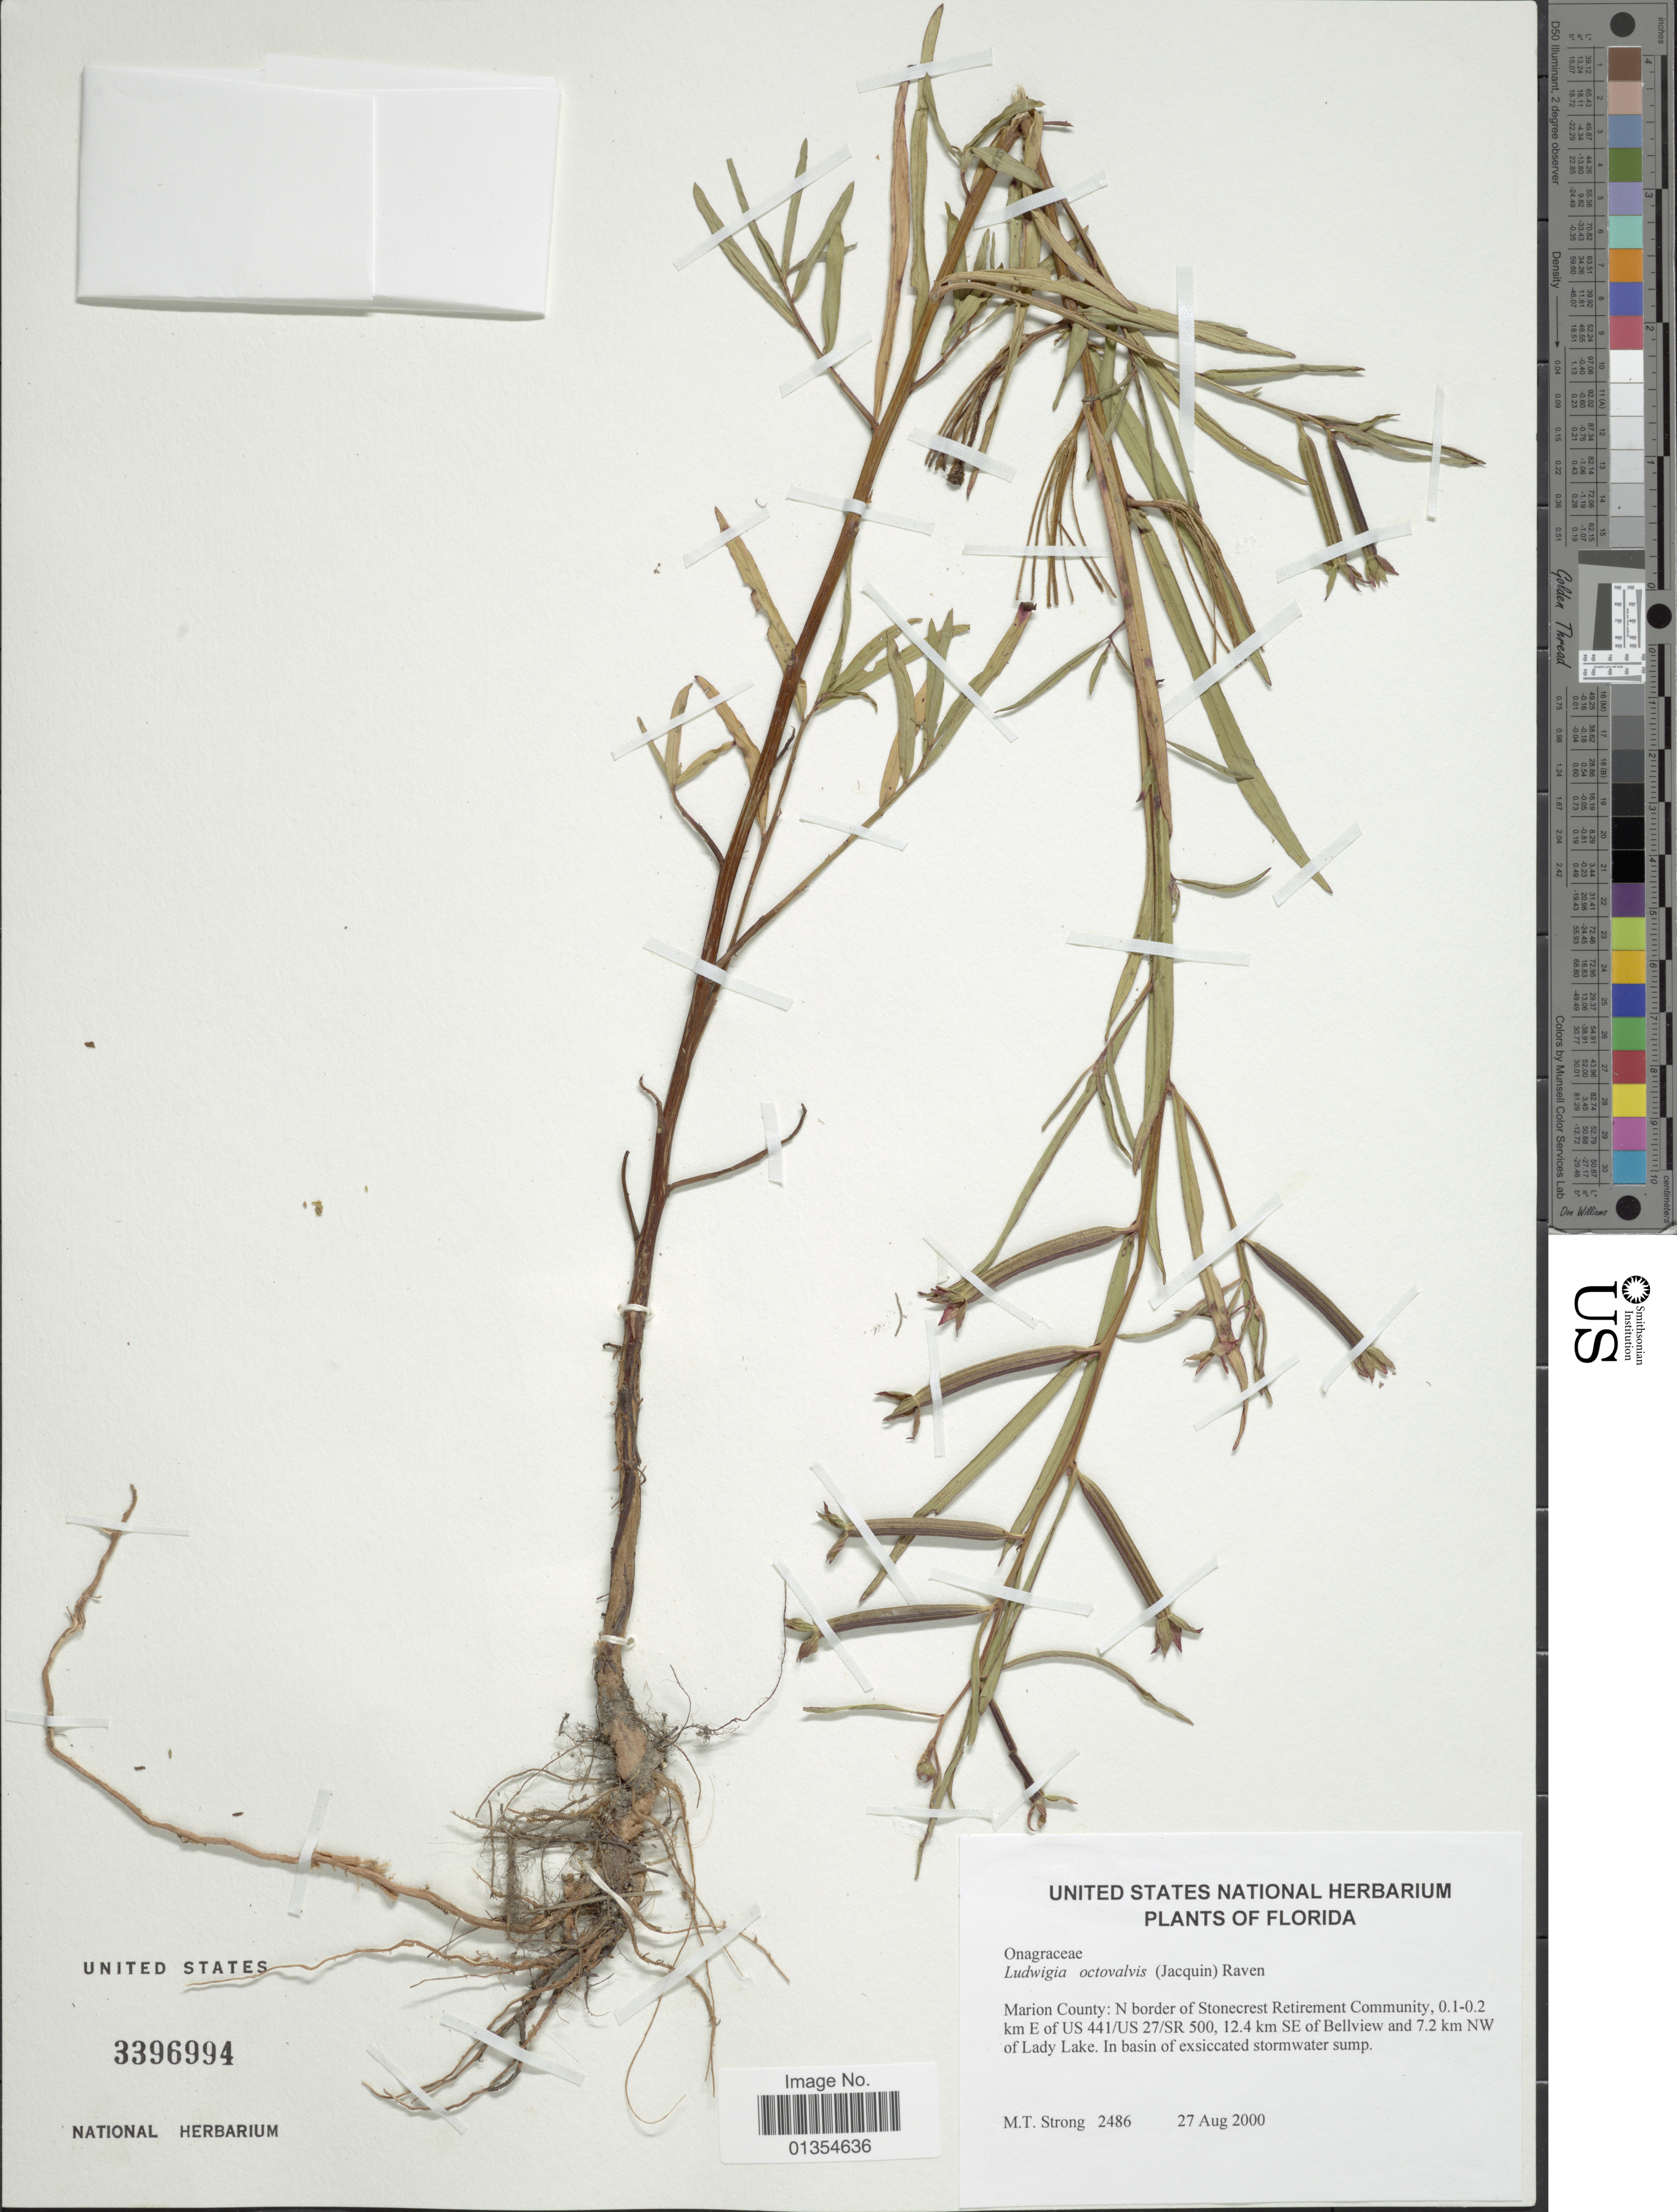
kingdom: Plantae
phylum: Tracheophyta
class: Magnoliopsida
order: Myrtales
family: Onagraceae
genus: Ludwigia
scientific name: Ludwigia octovalvis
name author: (Jacq.) P.H. Raven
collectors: M. T. Strong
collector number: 2486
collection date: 2000-08-27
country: United States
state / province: Florida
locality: Marion County: N border of Stonecrest Retirement Community, 0.1-0.2 km E of US 441/US 27/SR 500, 12.4 km SE of Bellview and 7.2 km NW of Lady Lake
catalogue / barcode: US 3396994